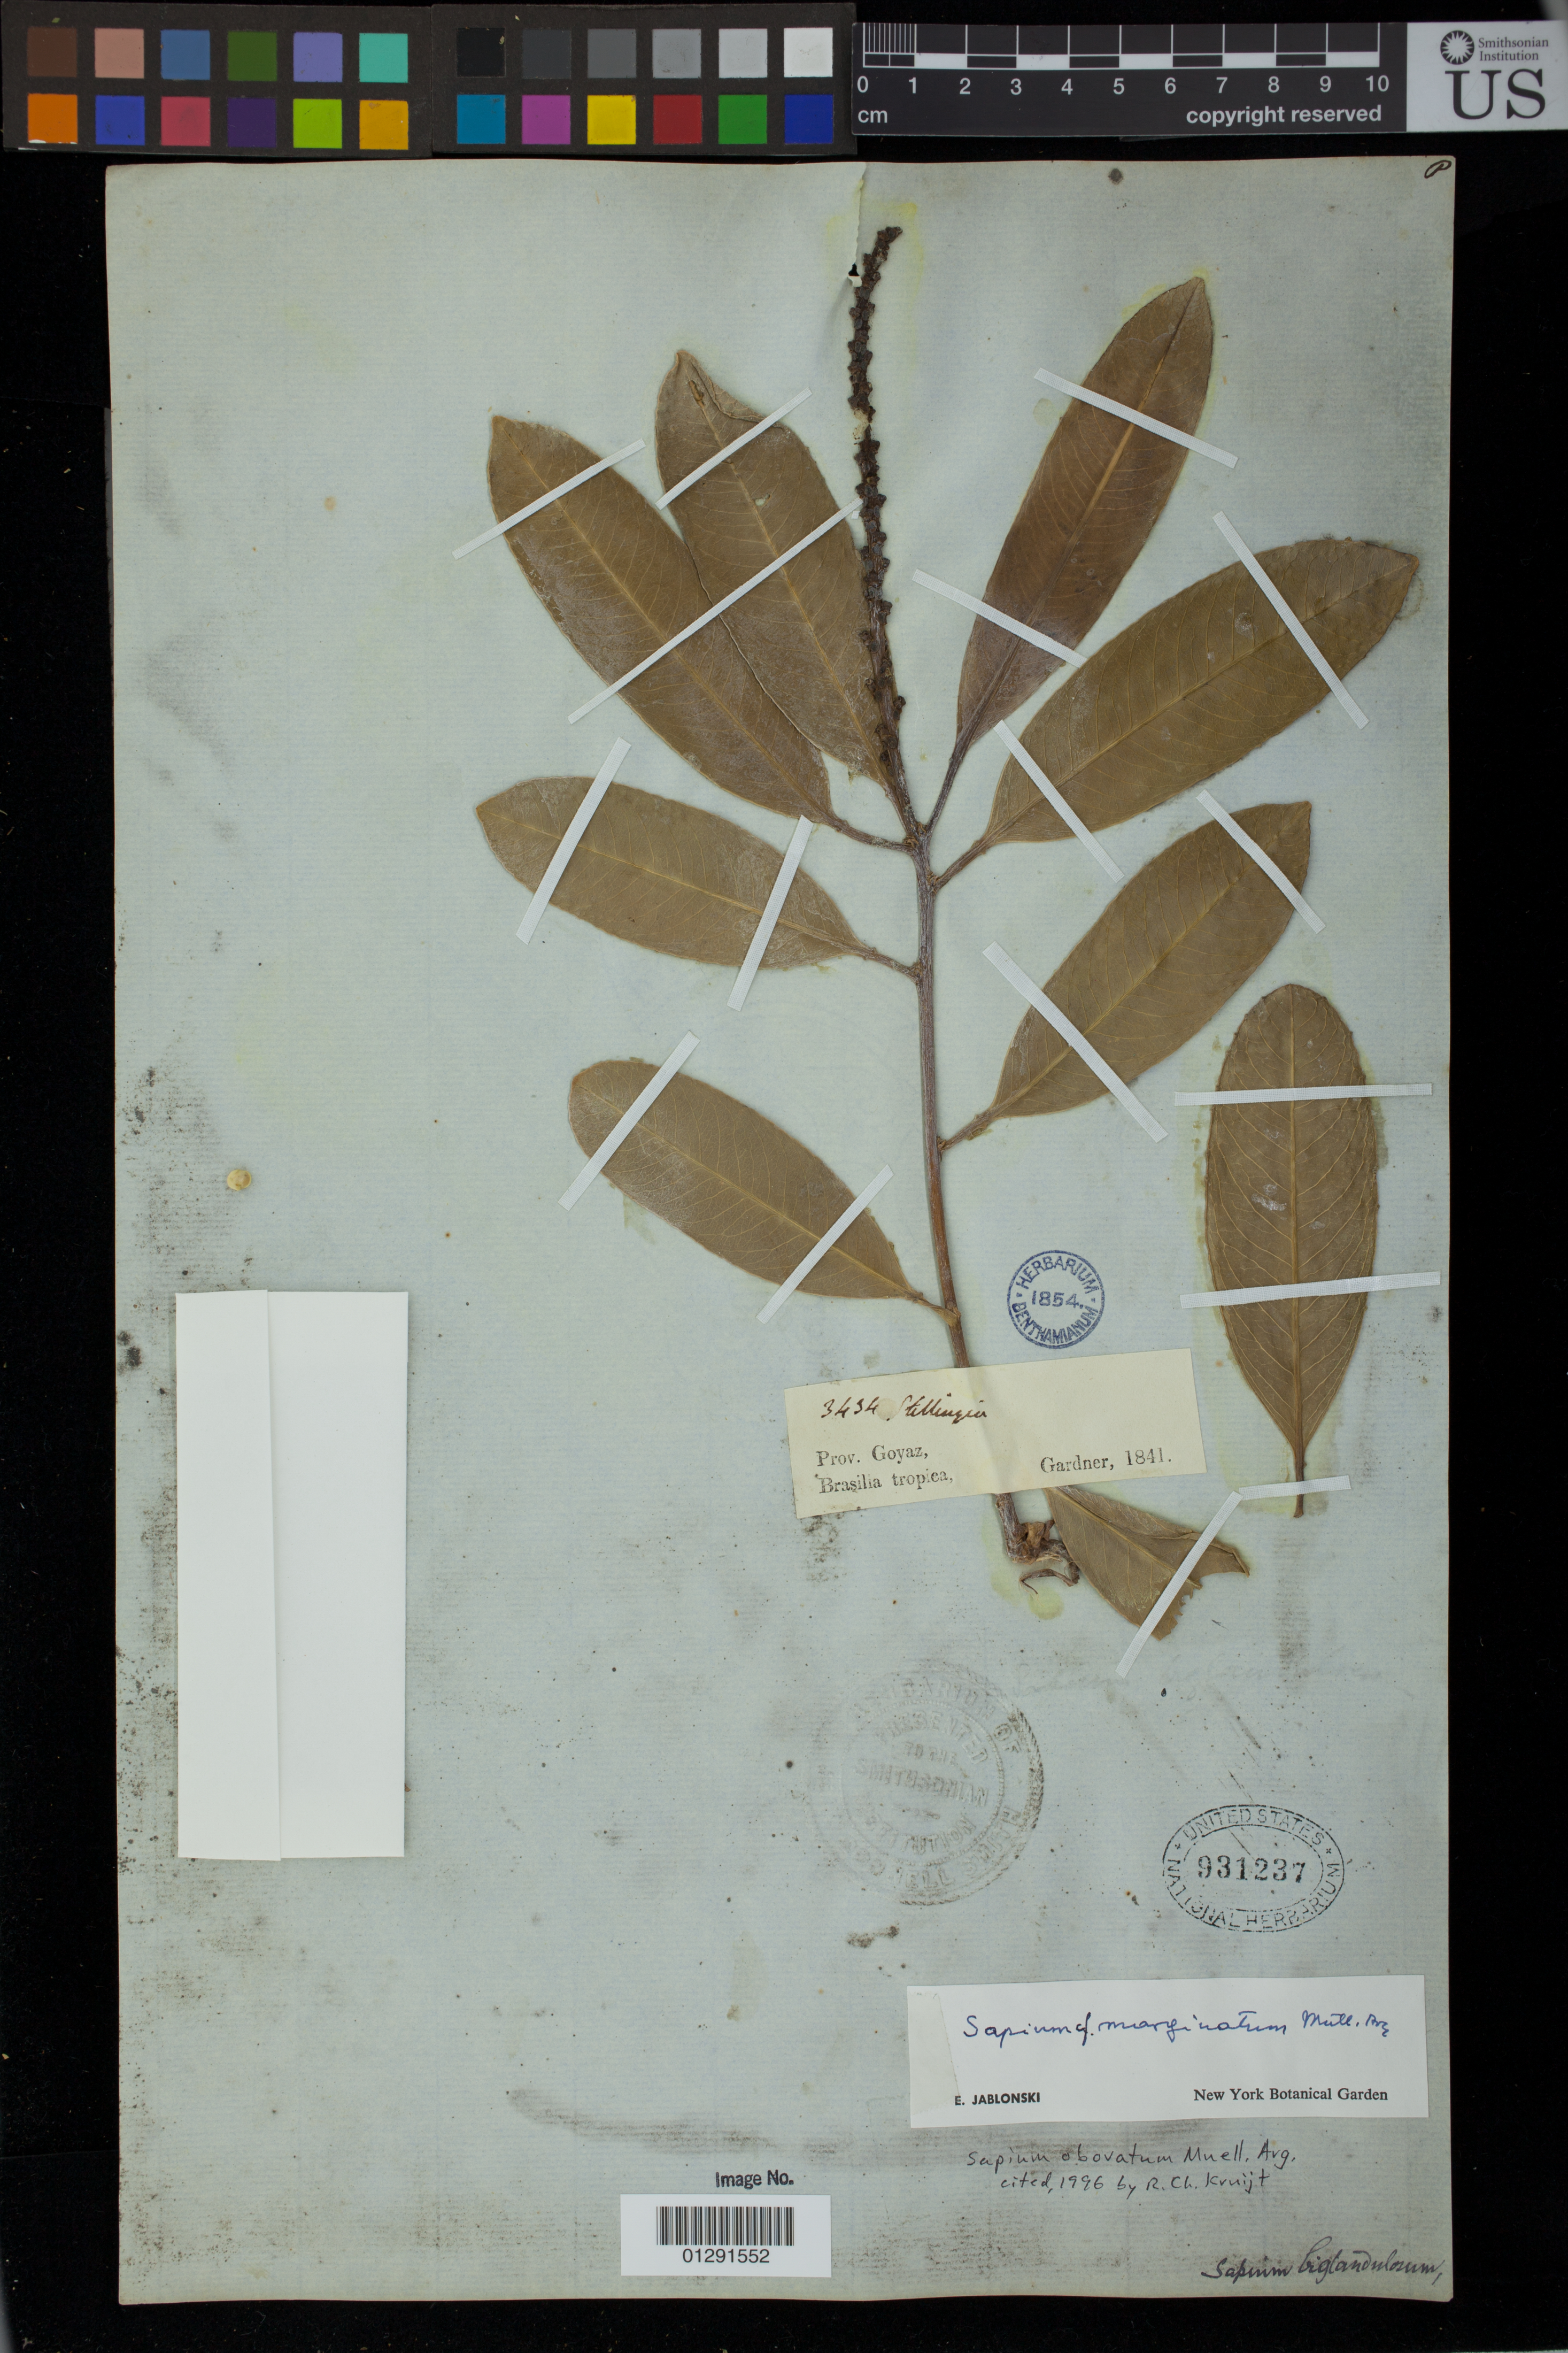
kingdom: Plantae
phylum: Tracheophyta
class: Magnoliopsida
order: Malpighiales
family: Euphorbiaceae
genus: Sapium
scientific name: Sapium obovatum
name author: Klotzsch ex Müll. Arg.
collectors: -- Gardner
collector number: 3434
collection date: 1841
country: Brazil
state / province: Goias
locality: Stillingia, Prov. Goyaz, Brasilia tropica.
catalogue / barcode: US 931237